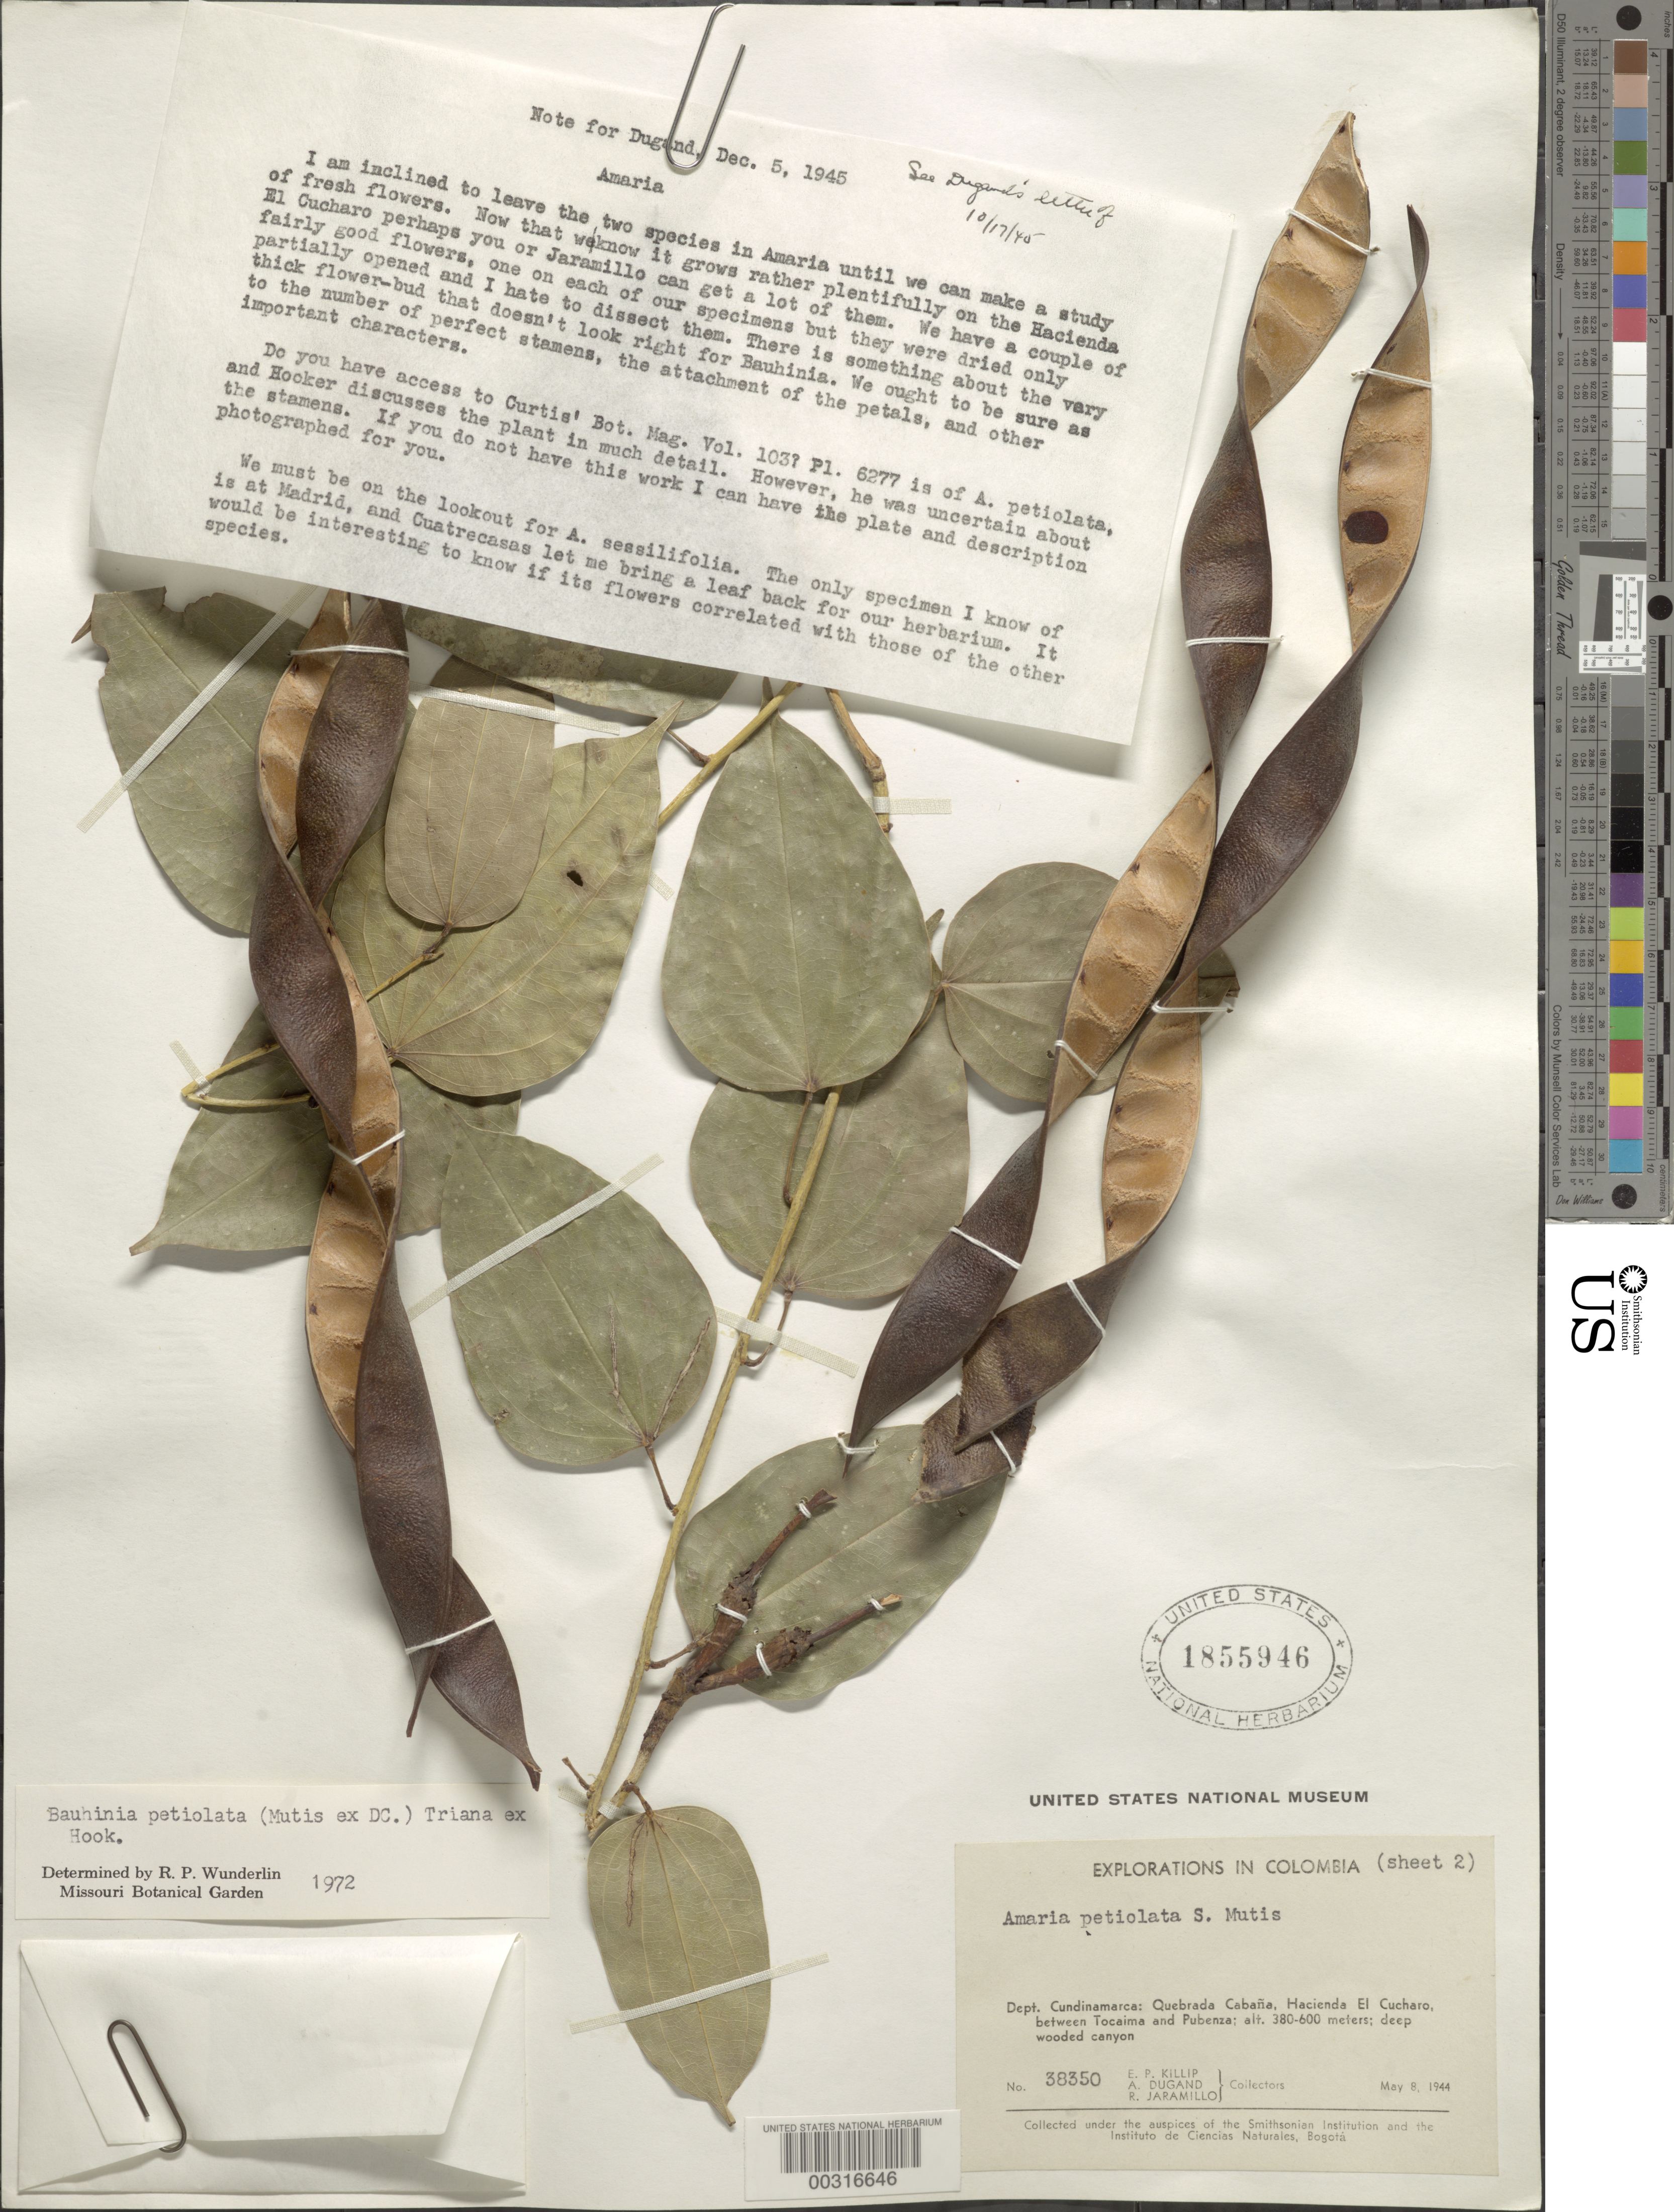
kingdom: Plantae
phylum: Tracheophyta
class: Magnoliopsida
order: Fabales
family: Fabaceae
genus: Bauhinia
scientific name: Bauhinia petiolata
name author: (S. Mutis ex DC.) Triana ex Hook.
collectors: E. P. Killip, A. Dugand G. & R. Jaramillo M.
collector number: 38350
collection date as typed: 08 May 1944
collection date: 1944-05-08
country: Colombia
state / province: Cundinamarca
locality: Quebrada Cabana, Hacienda El Cucharo, between Tocaima and Pubenza Cabana.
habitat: Deep wooded canyon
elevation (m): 380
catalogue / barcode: US 1855946